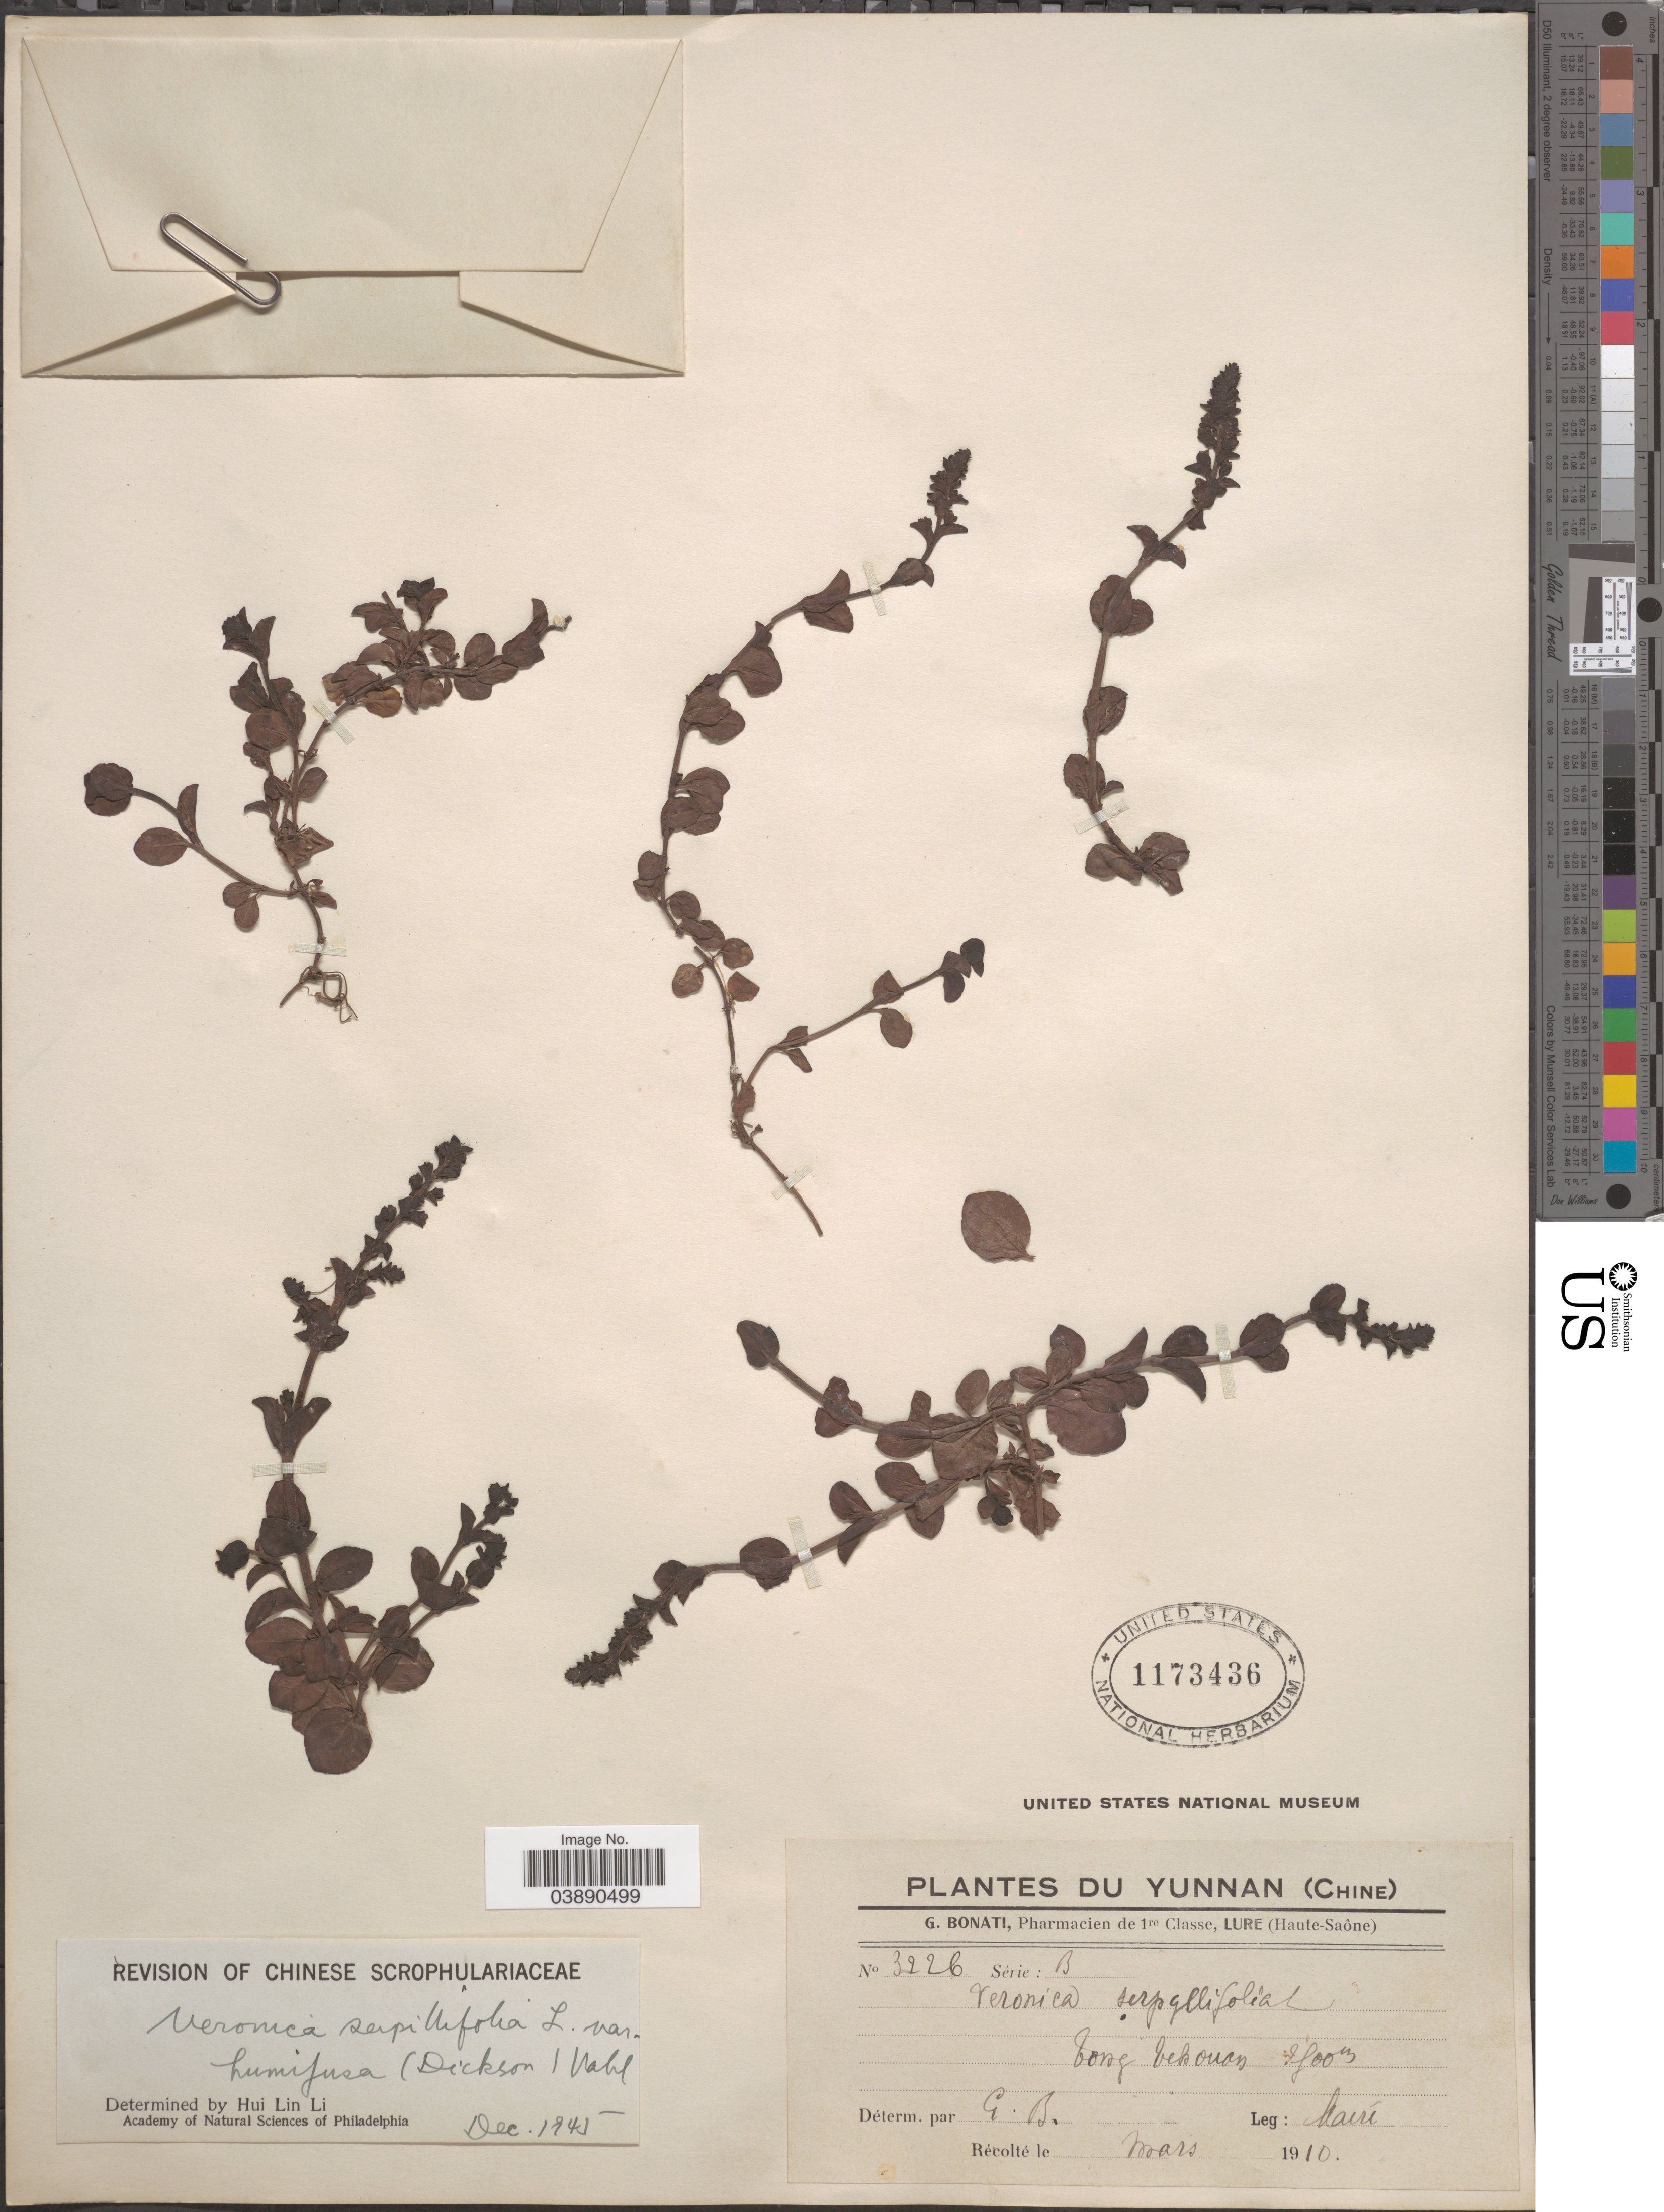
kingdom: Plantae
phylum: Tracheophyta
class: Magnoliopsida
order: Lamiales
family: Plantaginaceae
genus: Veronica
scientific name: Veronica serpyllifolia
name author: L.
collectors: Maire, --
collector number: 3226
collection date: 1910-03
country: China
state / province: Yunnan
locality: Tong Tehouan.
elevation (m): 2800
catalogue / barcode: US 1173436